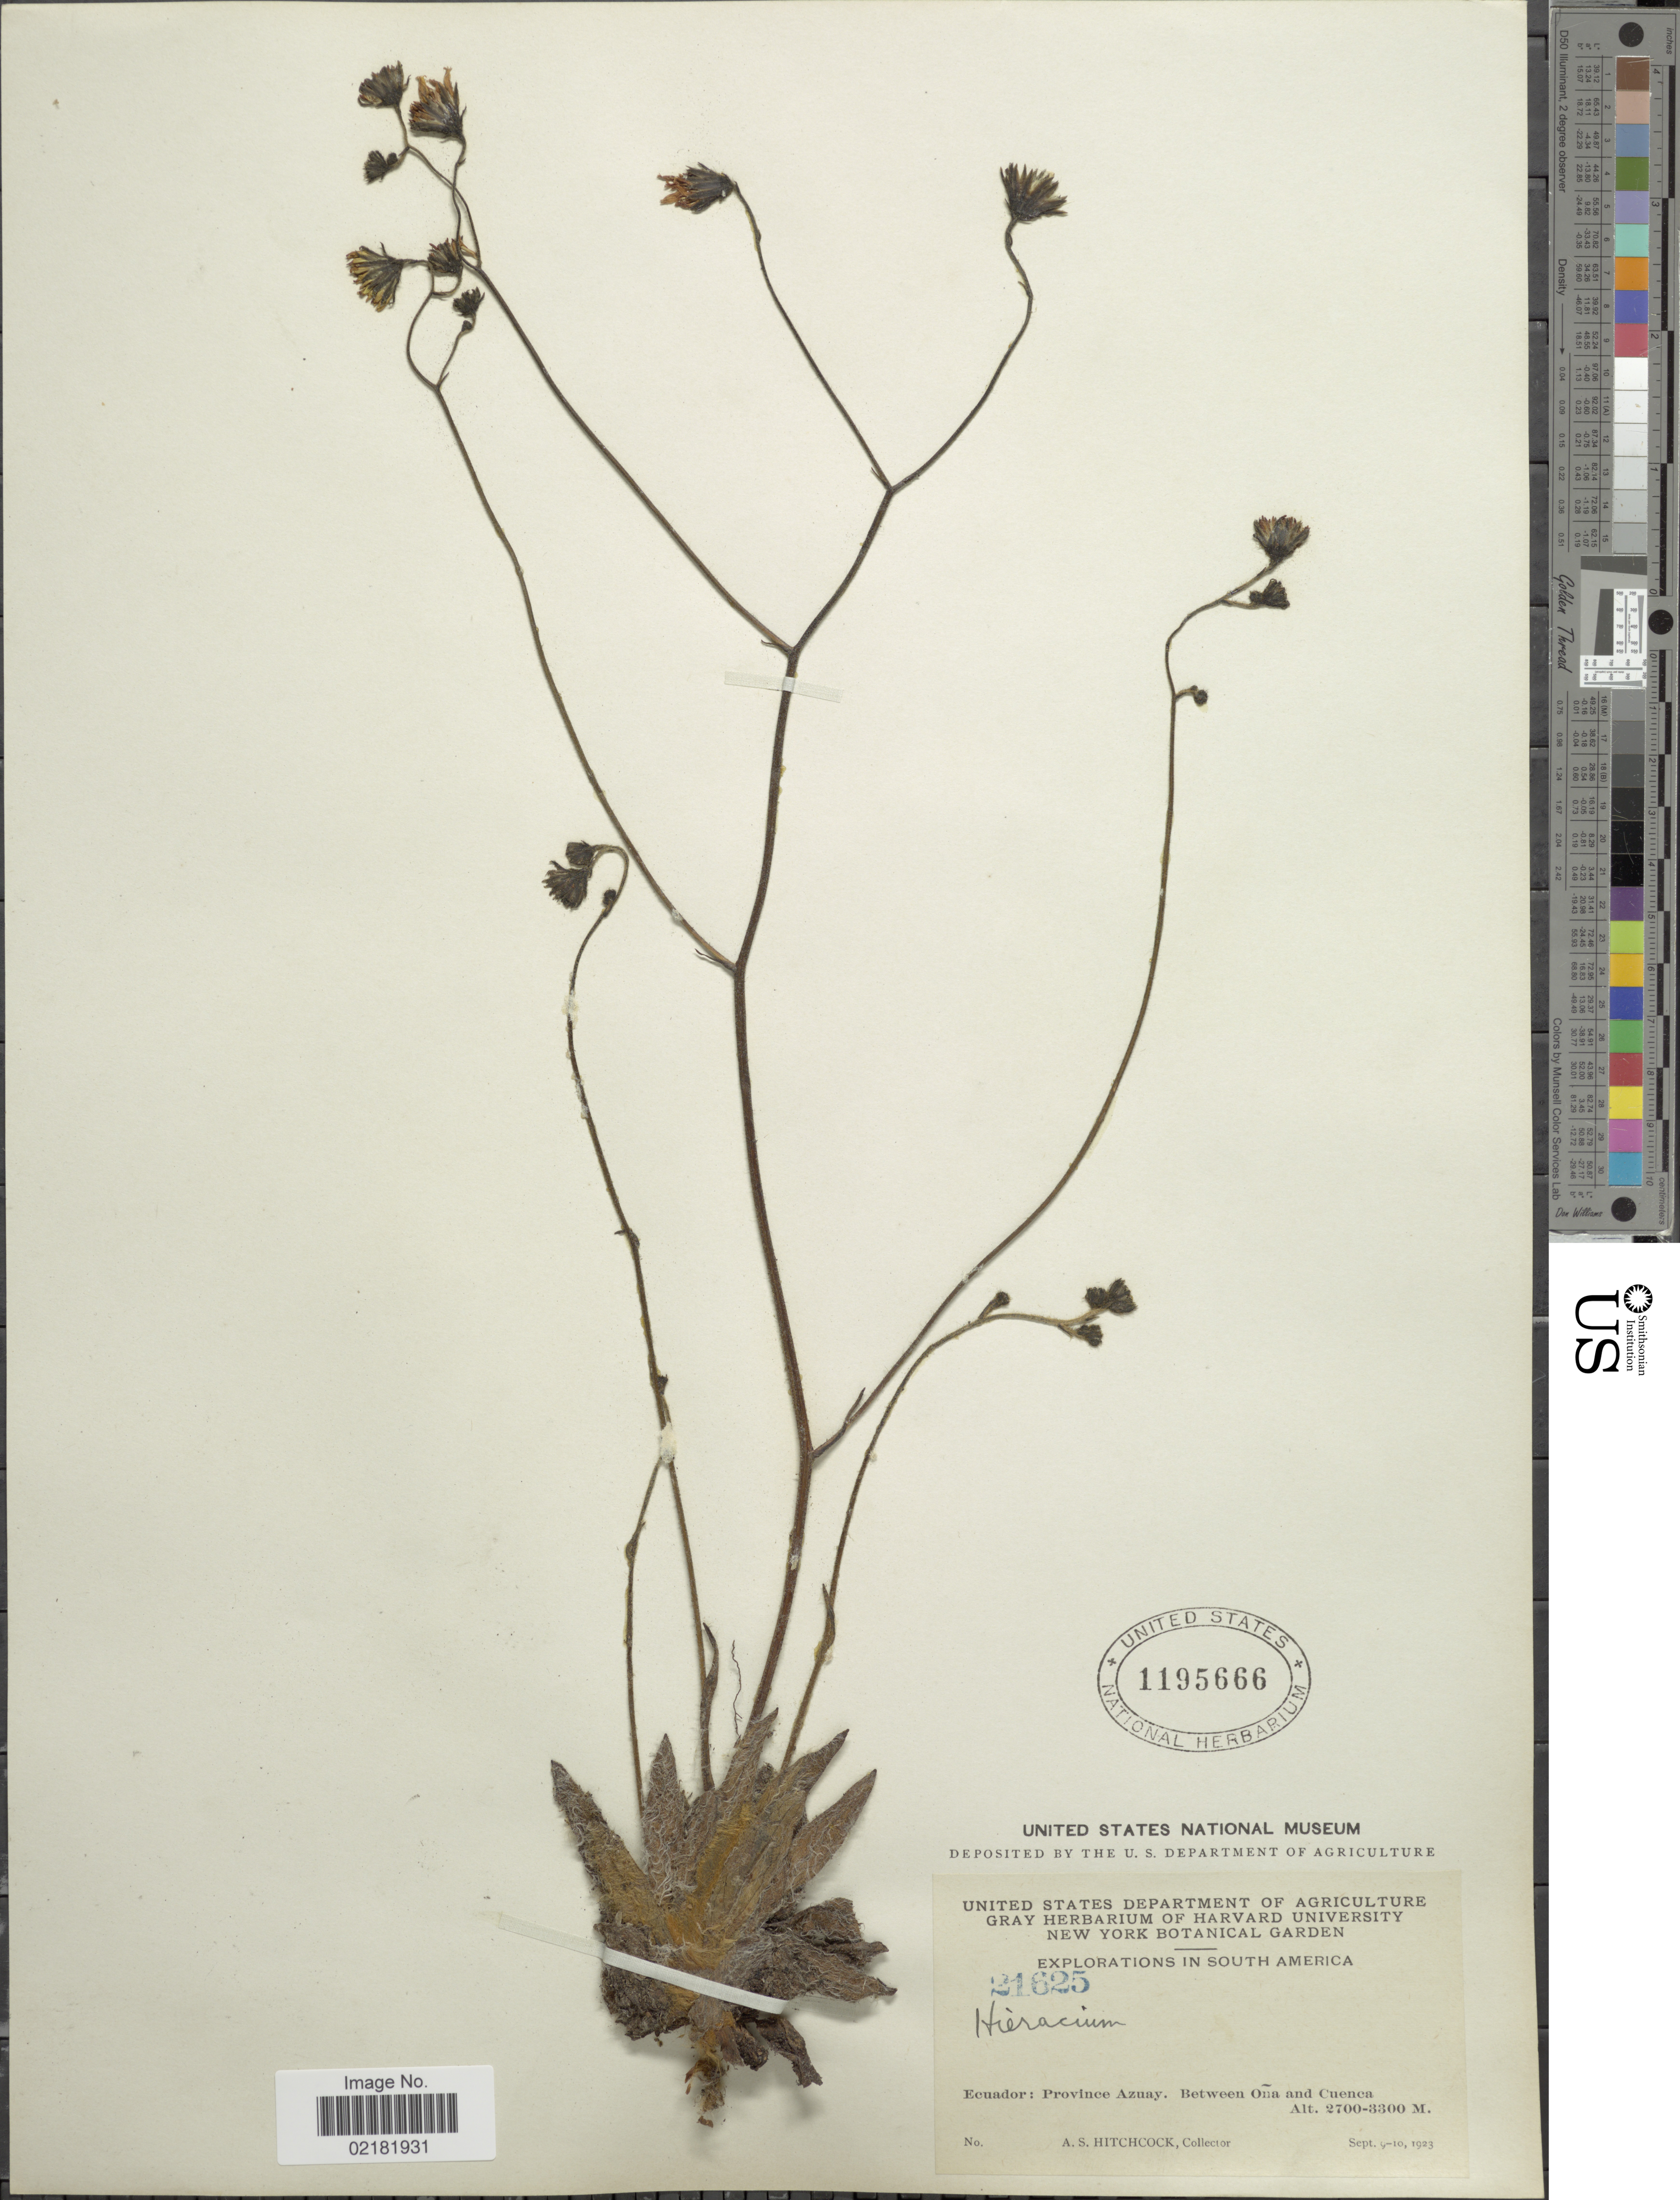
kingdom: Plantae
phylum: Tracheophyta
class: Magnoliopsida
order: Asterales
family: Asteraceae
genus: Hieracium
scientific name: Hieracium repandulare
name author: Druce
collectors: A. S. Hitchcock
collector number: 21625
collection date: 1923-09-09/1923-09-10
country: Ecuador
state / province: Azuay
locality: Between Oña and Cuenca.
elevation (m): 2700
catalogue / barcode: US 1195666